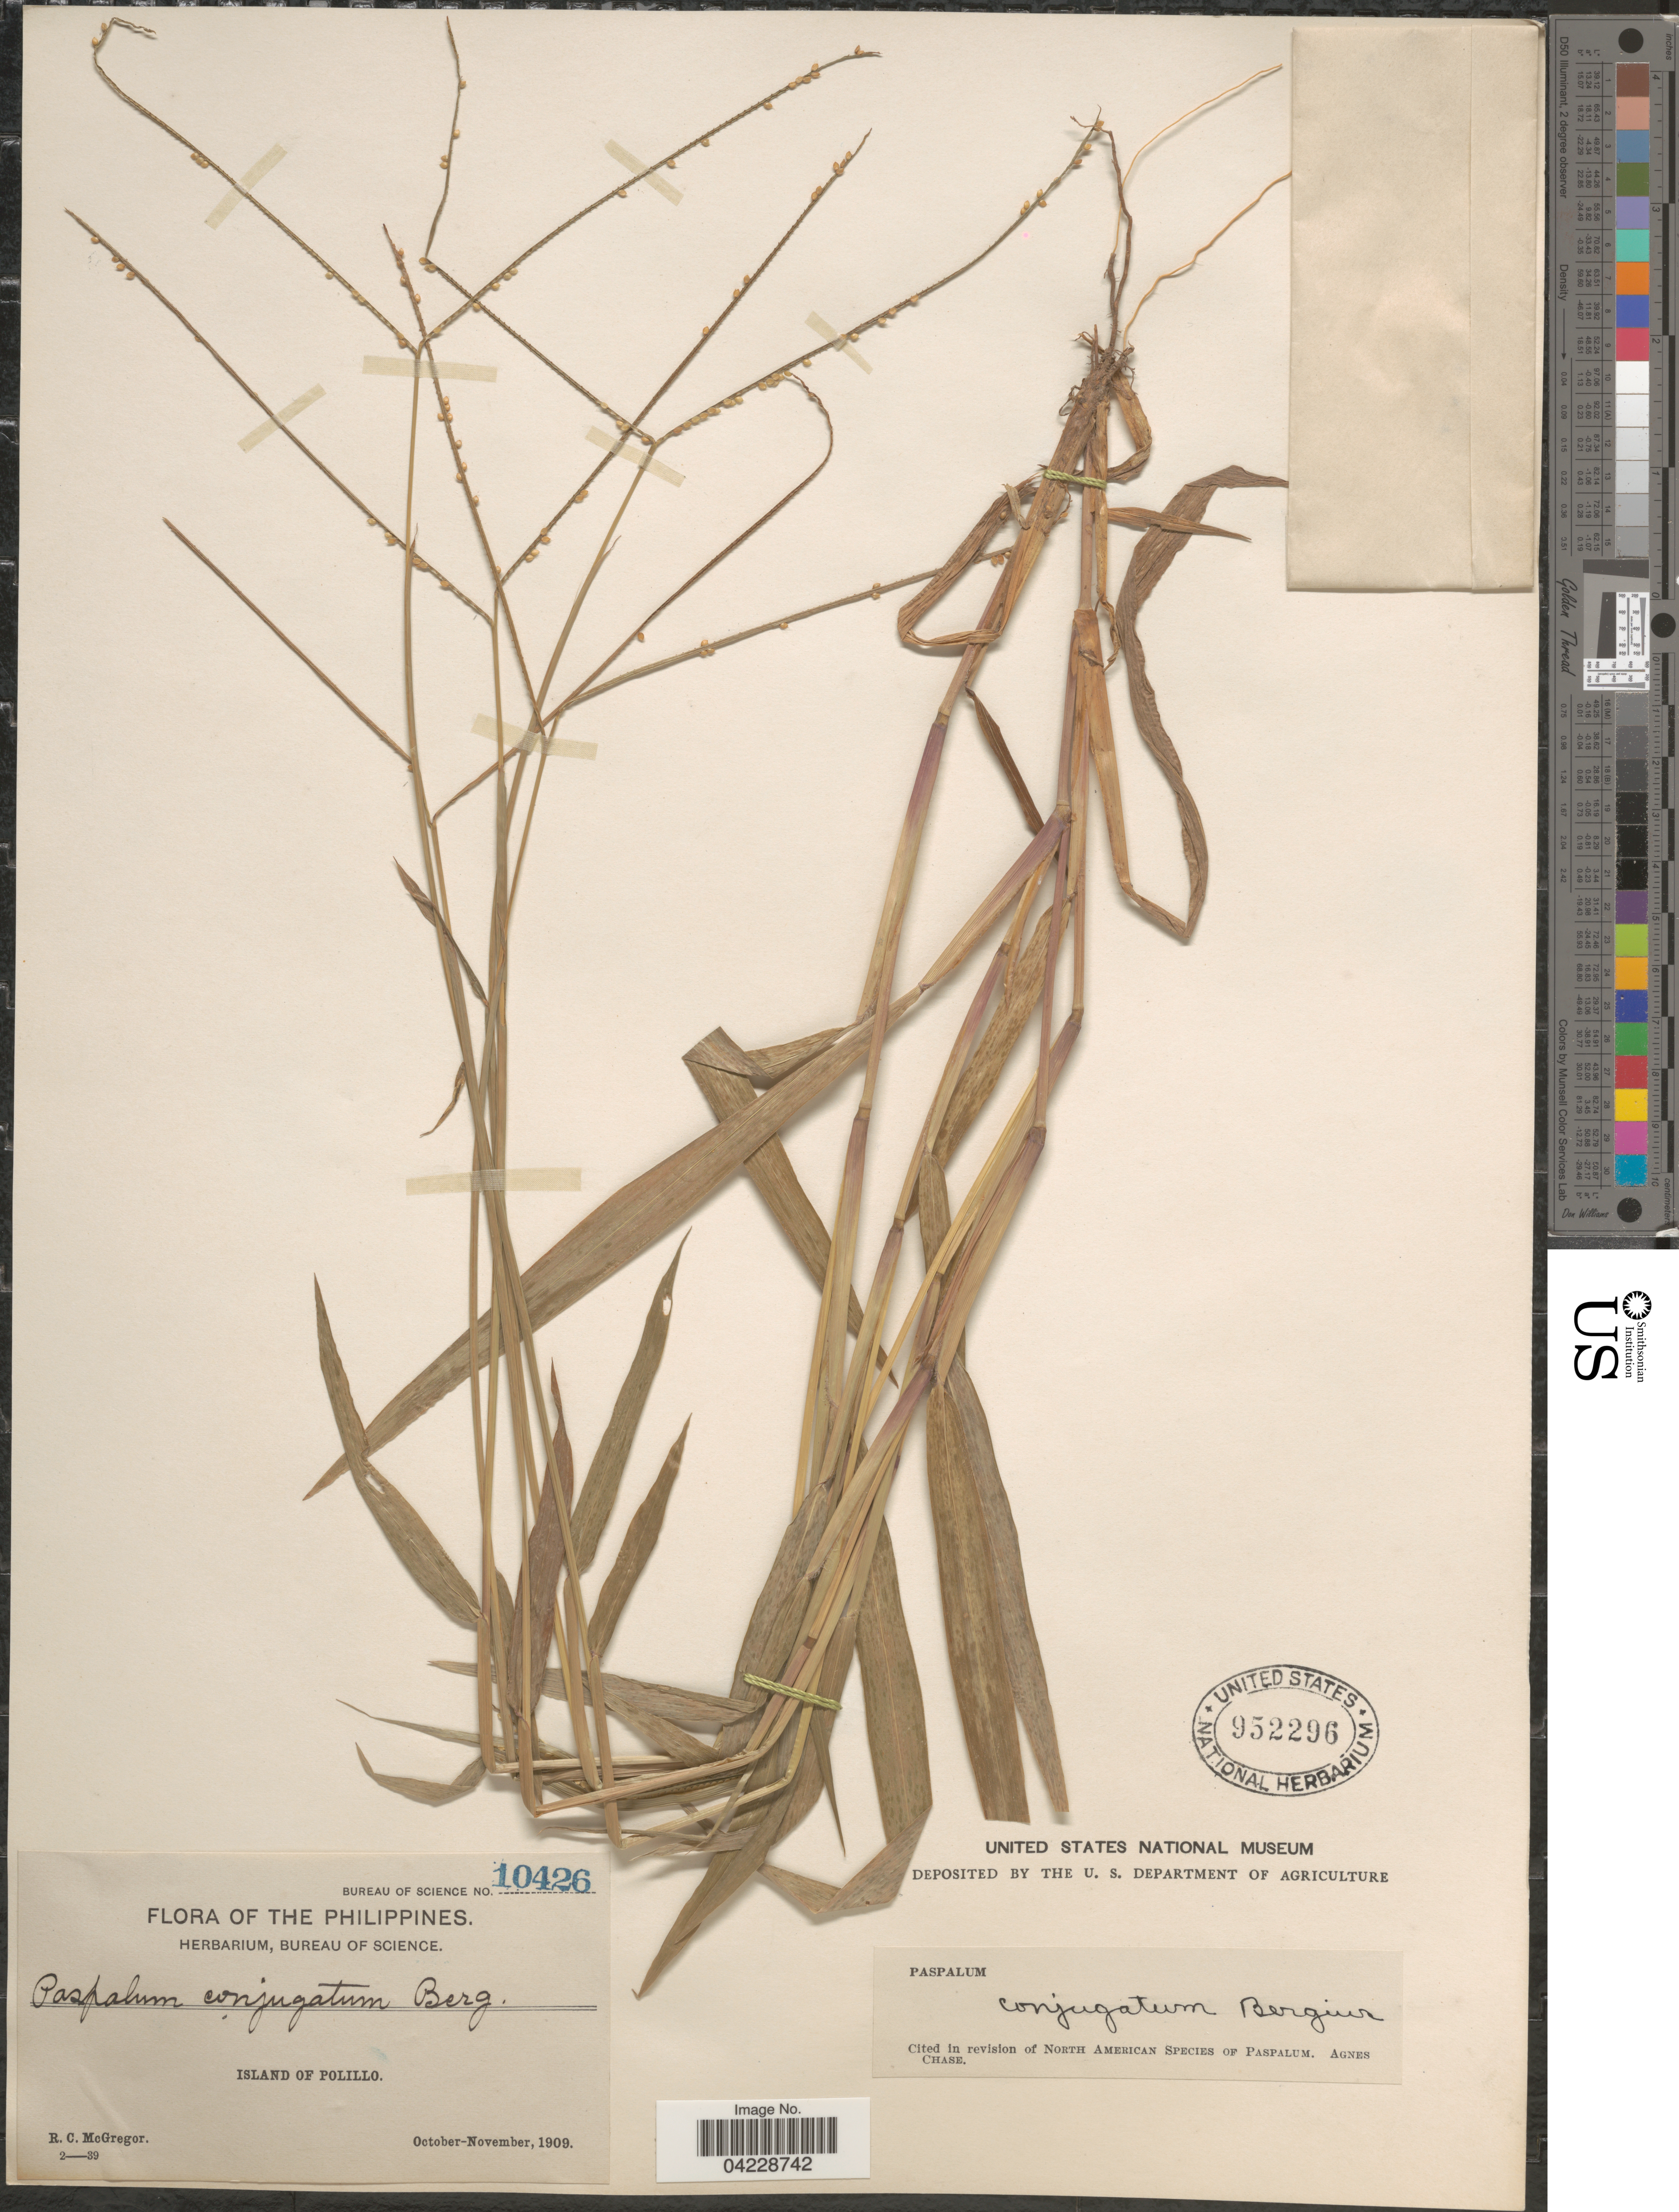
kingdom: Plantae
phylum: Tracheophyta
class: Liliopsida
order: Poales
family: Poaceae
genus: Paspalum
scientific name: Paspalum conjugatum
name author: P.J. Bergius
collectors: R. C. McGregor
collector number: Bureau of Science 10426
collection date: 1909-10/1909-11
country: Philippines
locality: Island of Polillo.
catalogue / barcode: US 952296